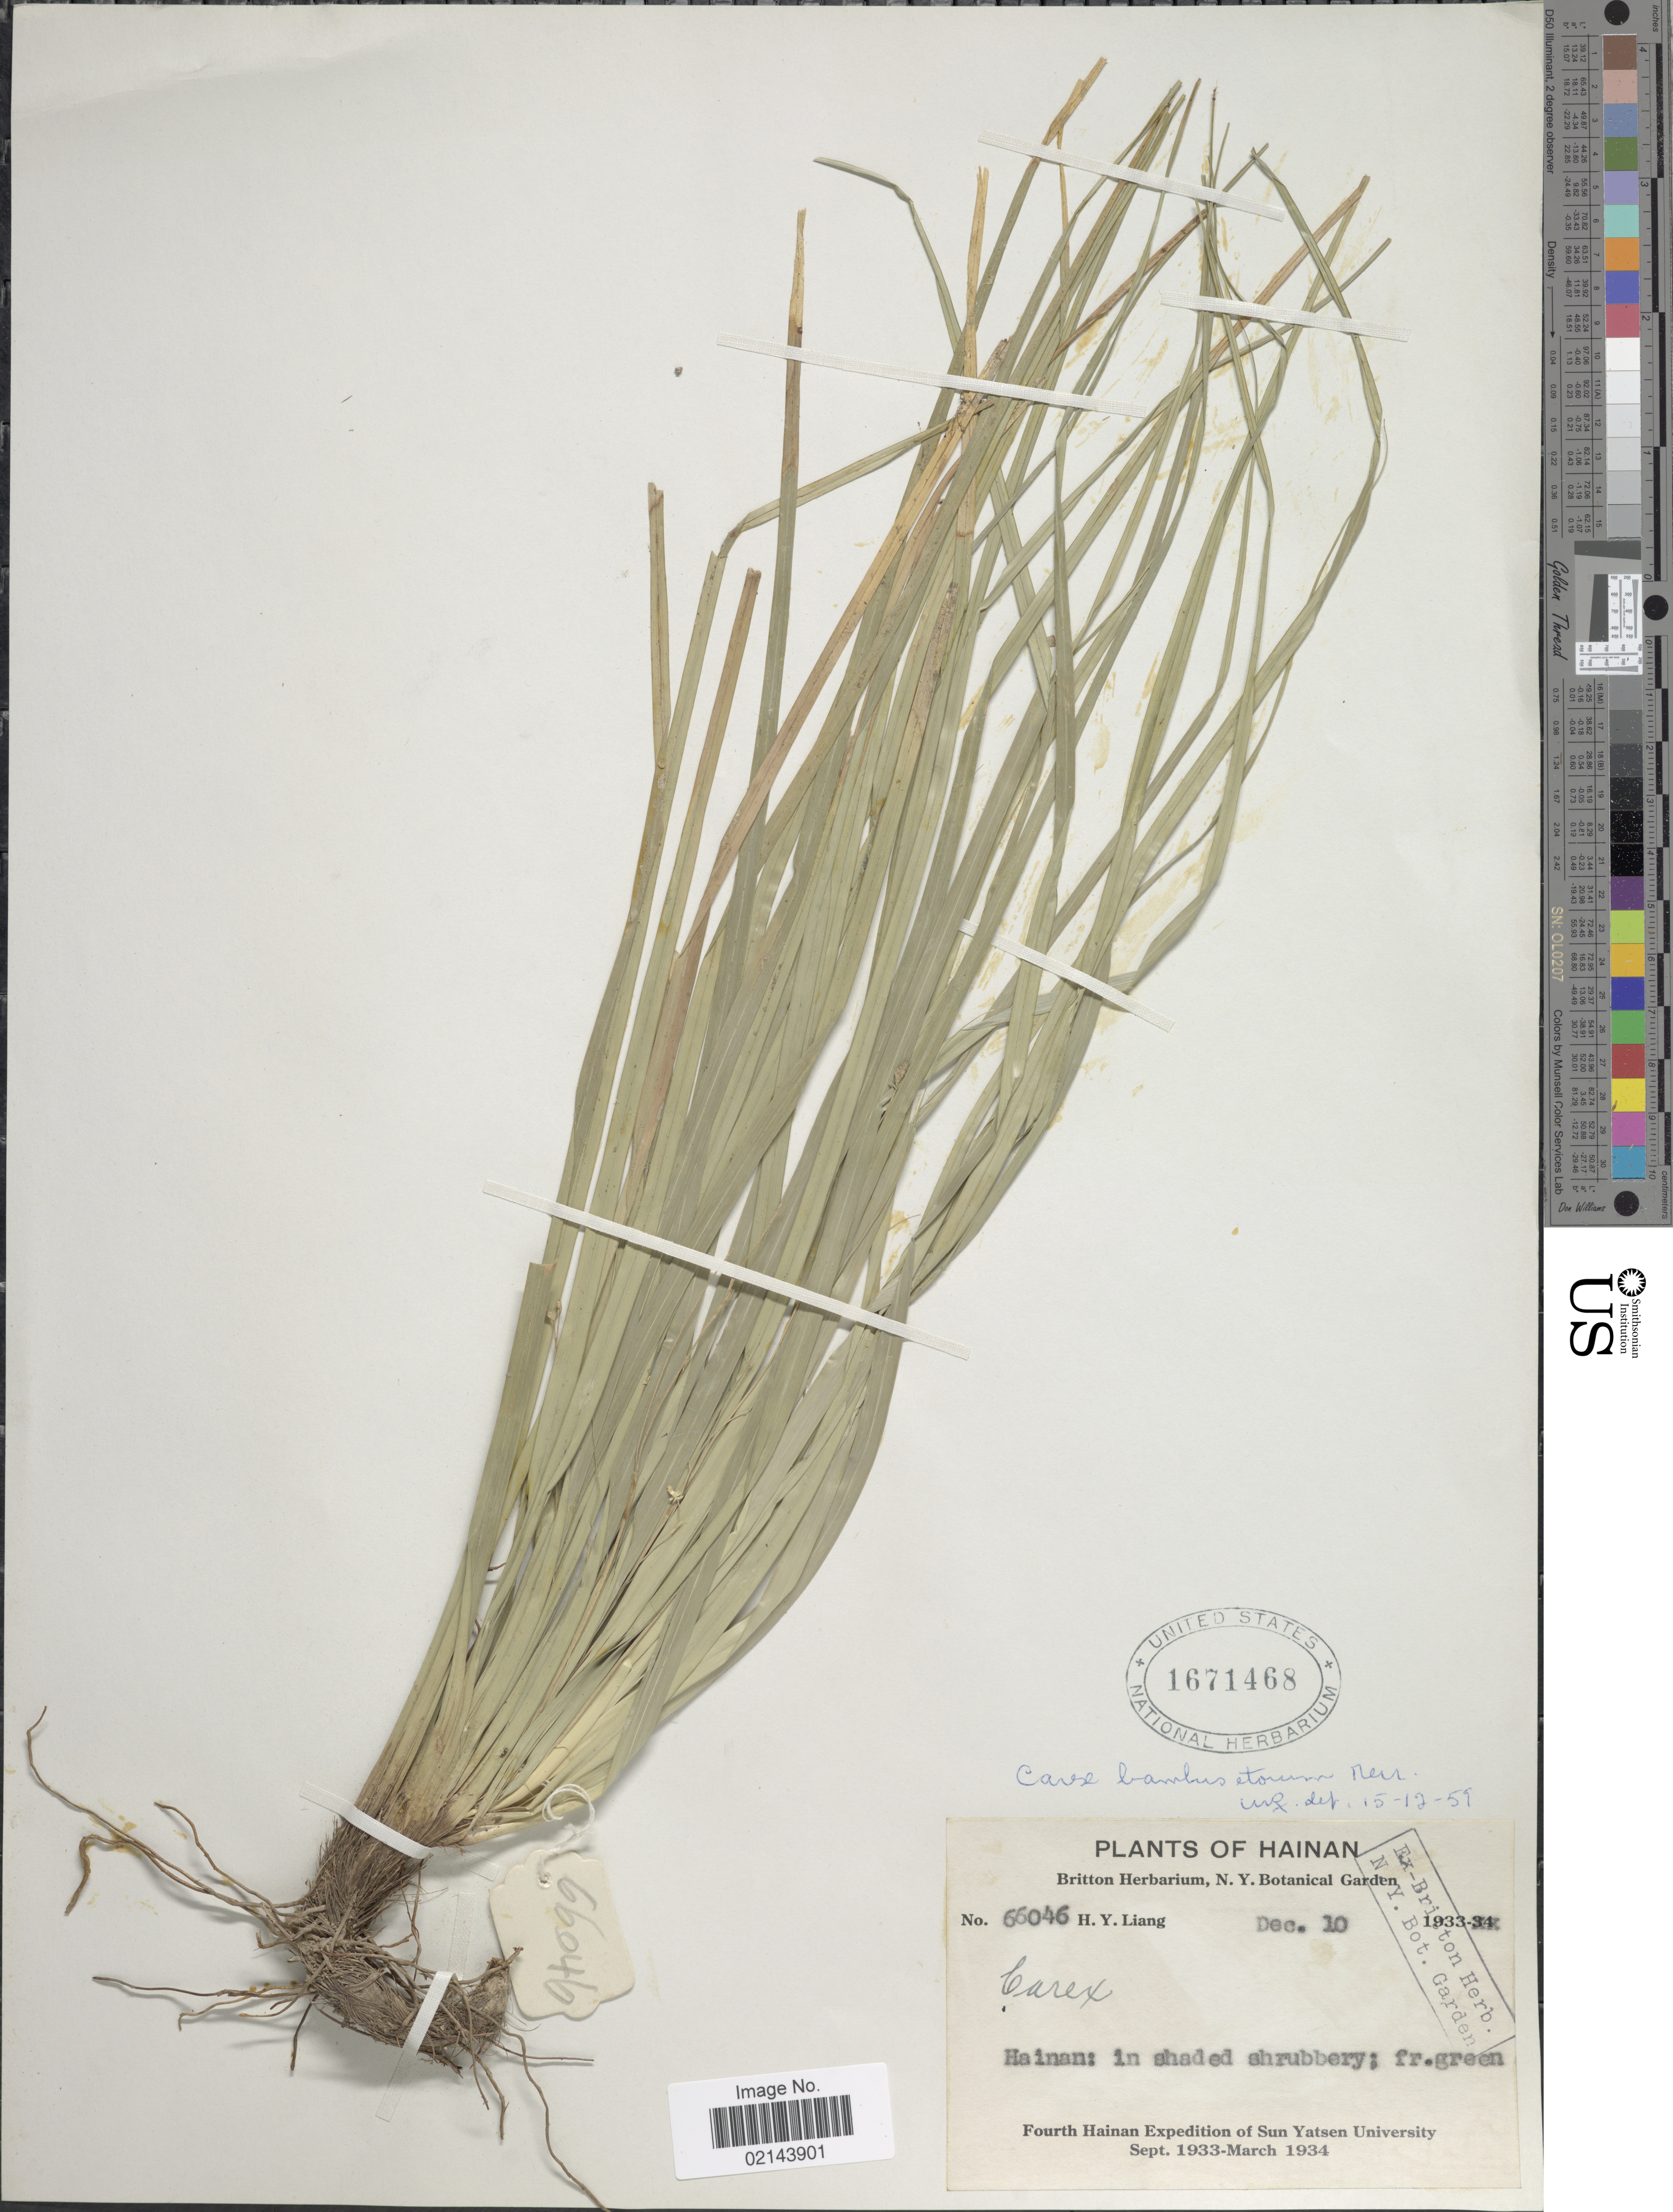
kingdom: Plantae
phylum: Tracheophyta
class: Liliopsida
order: Poales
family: Cyperaceae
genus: Carex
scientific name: Carex bambusetorum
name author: Merr.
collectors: H. Y. Liang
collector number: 66046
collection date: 1933-12-10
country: China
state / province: Hainan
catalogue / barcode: US 1671468